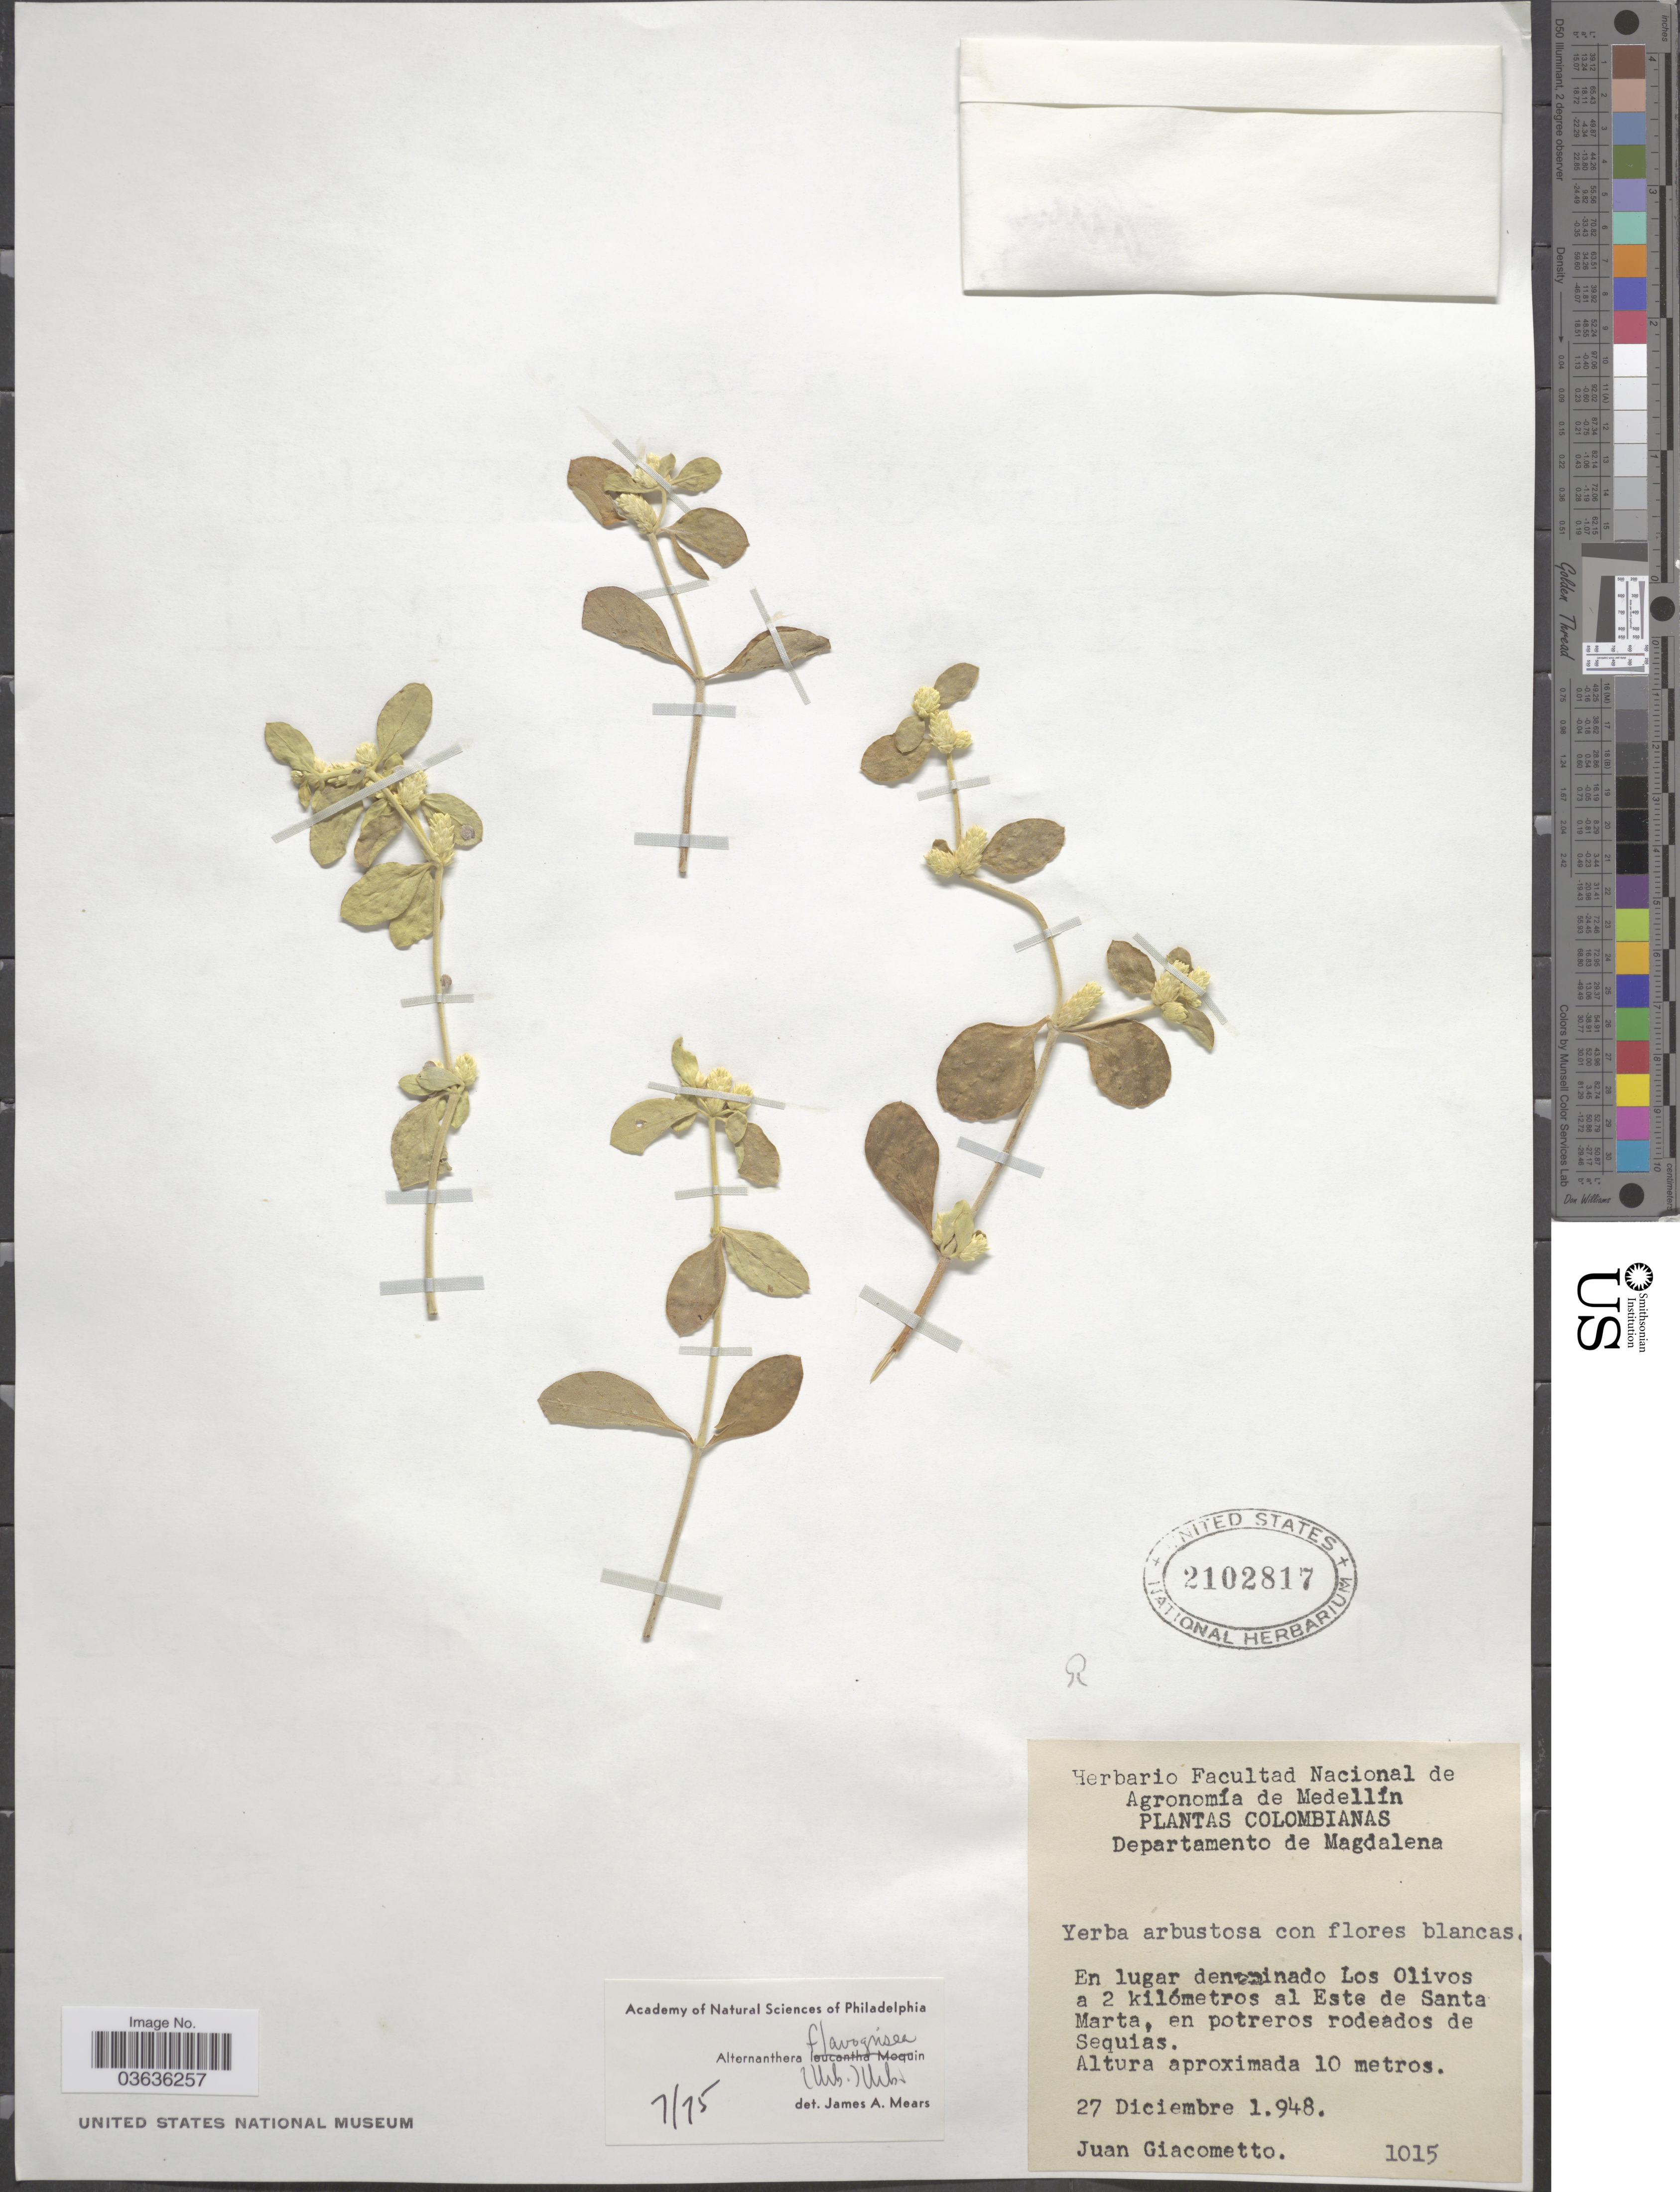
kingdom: Plantae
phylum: Tracheophyta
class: Magnoliopsida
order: Caryophyllales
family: Amaranthaceae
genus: Alternanthera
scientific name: Alternanthera flavogrisea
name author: Urb.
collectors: J. Giacometto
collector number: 1015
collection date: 1948-12-27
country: Colombia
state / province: Magdalena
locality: Departamento de Magdalena. Los Olivos a 2 kilómetros al Este de Santa Marta, en potreros rodeados de Sequias.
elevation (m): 10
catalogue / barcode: US 2102817